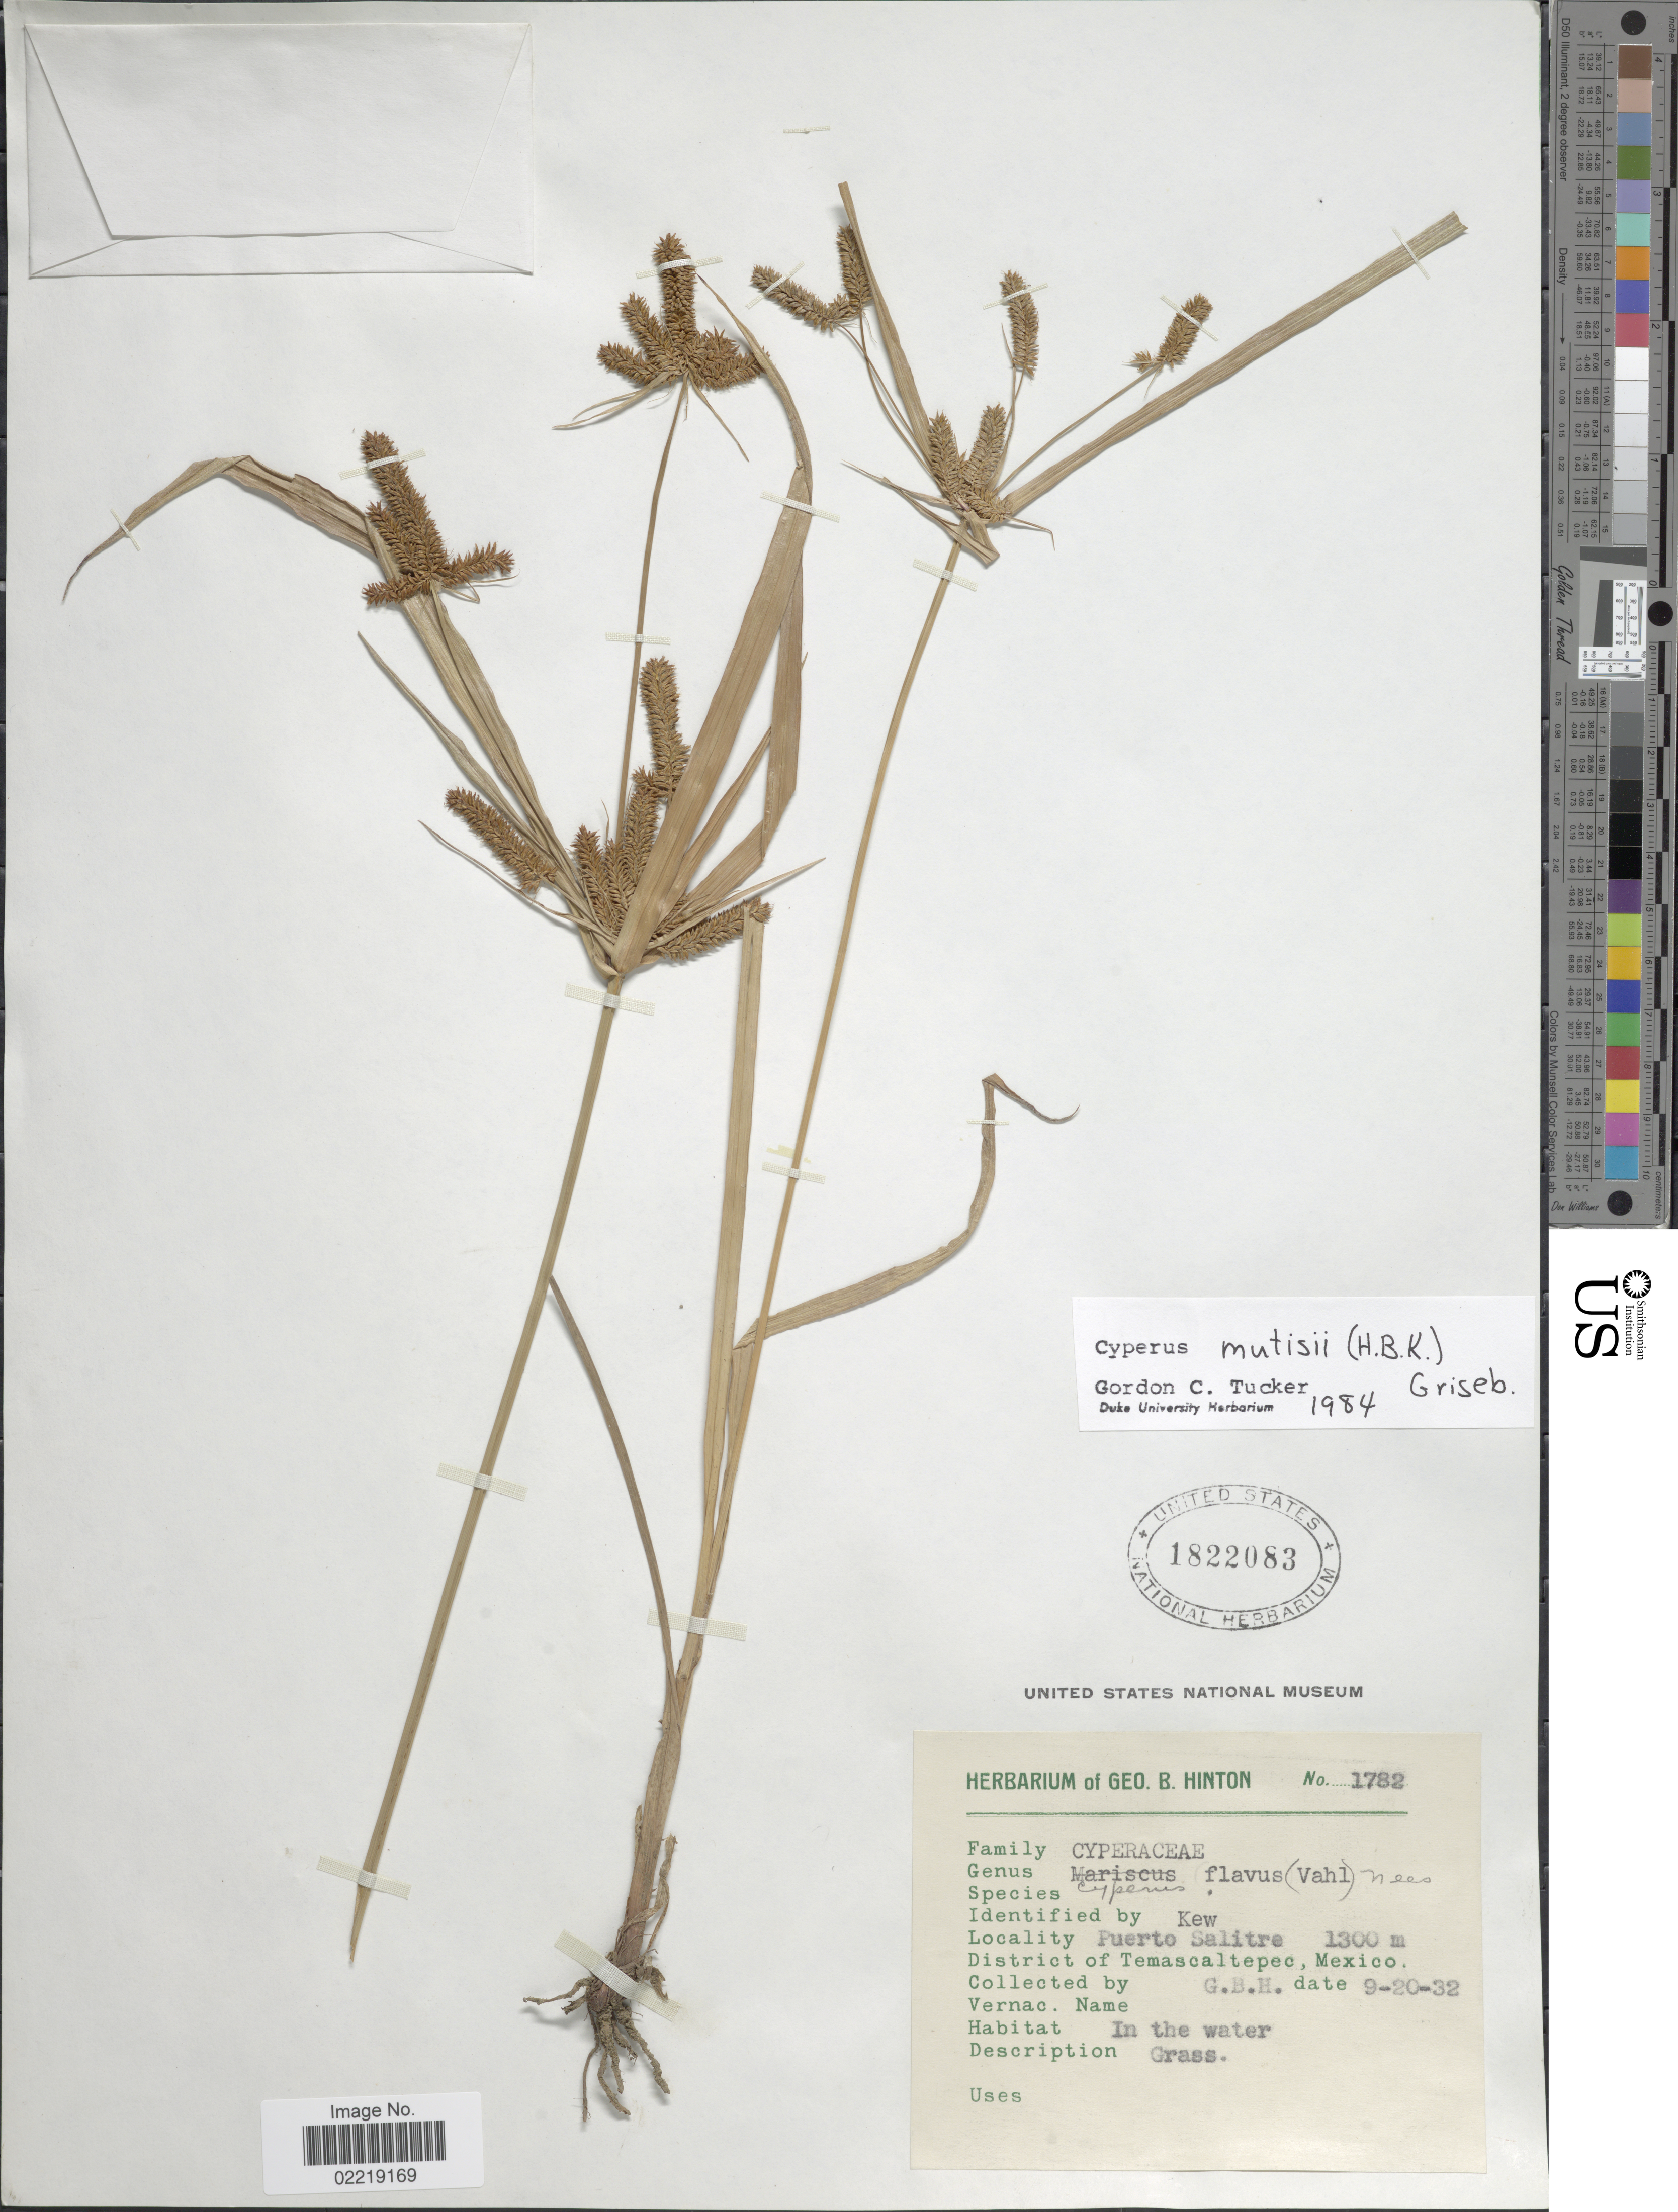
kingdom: Plantae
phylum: Tracheophyta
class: Liliopsida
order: Poales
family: Cyperaceae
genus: Cyperus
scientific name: Cyperus mutisii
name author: (Kunth) Andersson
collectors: G. B. Hinton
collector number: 1782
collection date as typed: Transcribed d/m/y: 20/9/32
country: Mexico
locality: Puerto Salitre, District of Temascaltepec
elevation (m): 1300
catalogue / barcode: US 1822083